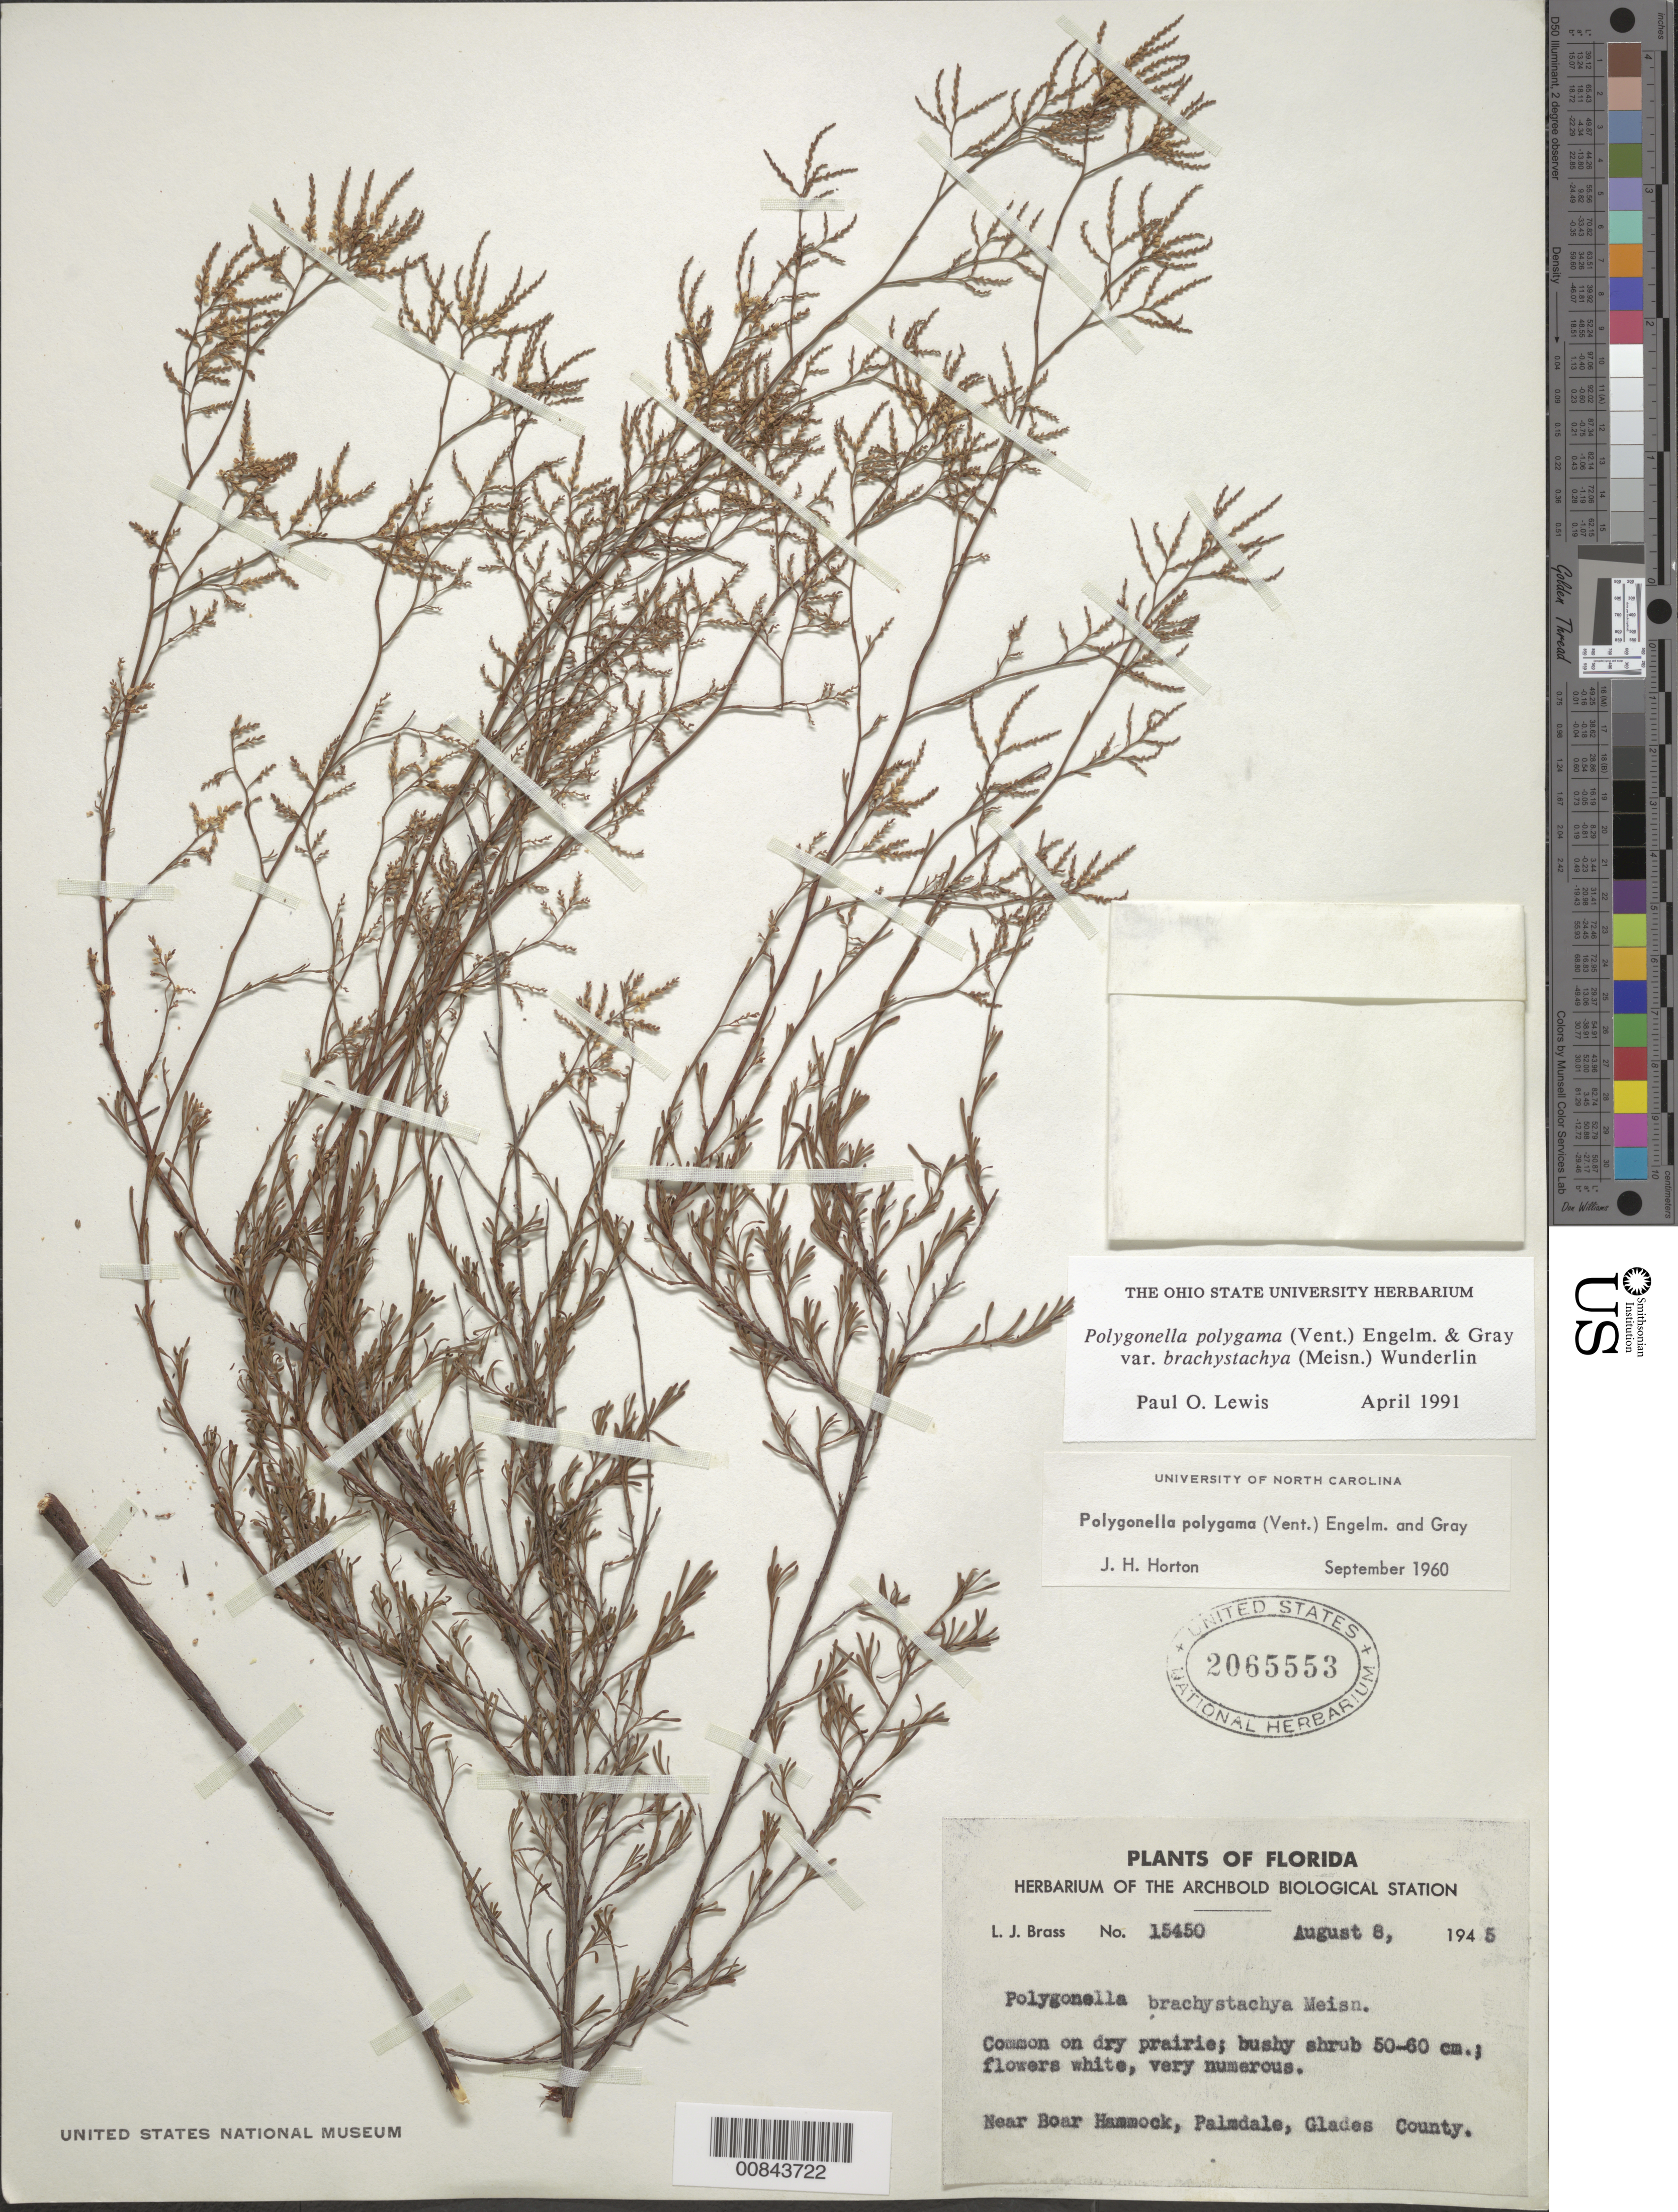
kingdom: Plantae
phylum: Tracheophyta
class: Magnoliopsida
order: Caryophyllales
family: Polygonaceae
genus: Polygonella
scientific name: Polygonella polygama var. brachystachya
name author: (Meisn.) Wunderlin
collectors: L. J. Brass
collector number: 15450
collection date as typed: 08 Aug 1945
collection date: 1945-08-08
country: United States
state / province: Florida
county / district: Glades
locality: Boar Hammock, near Palmdale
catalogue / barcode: US 2065553